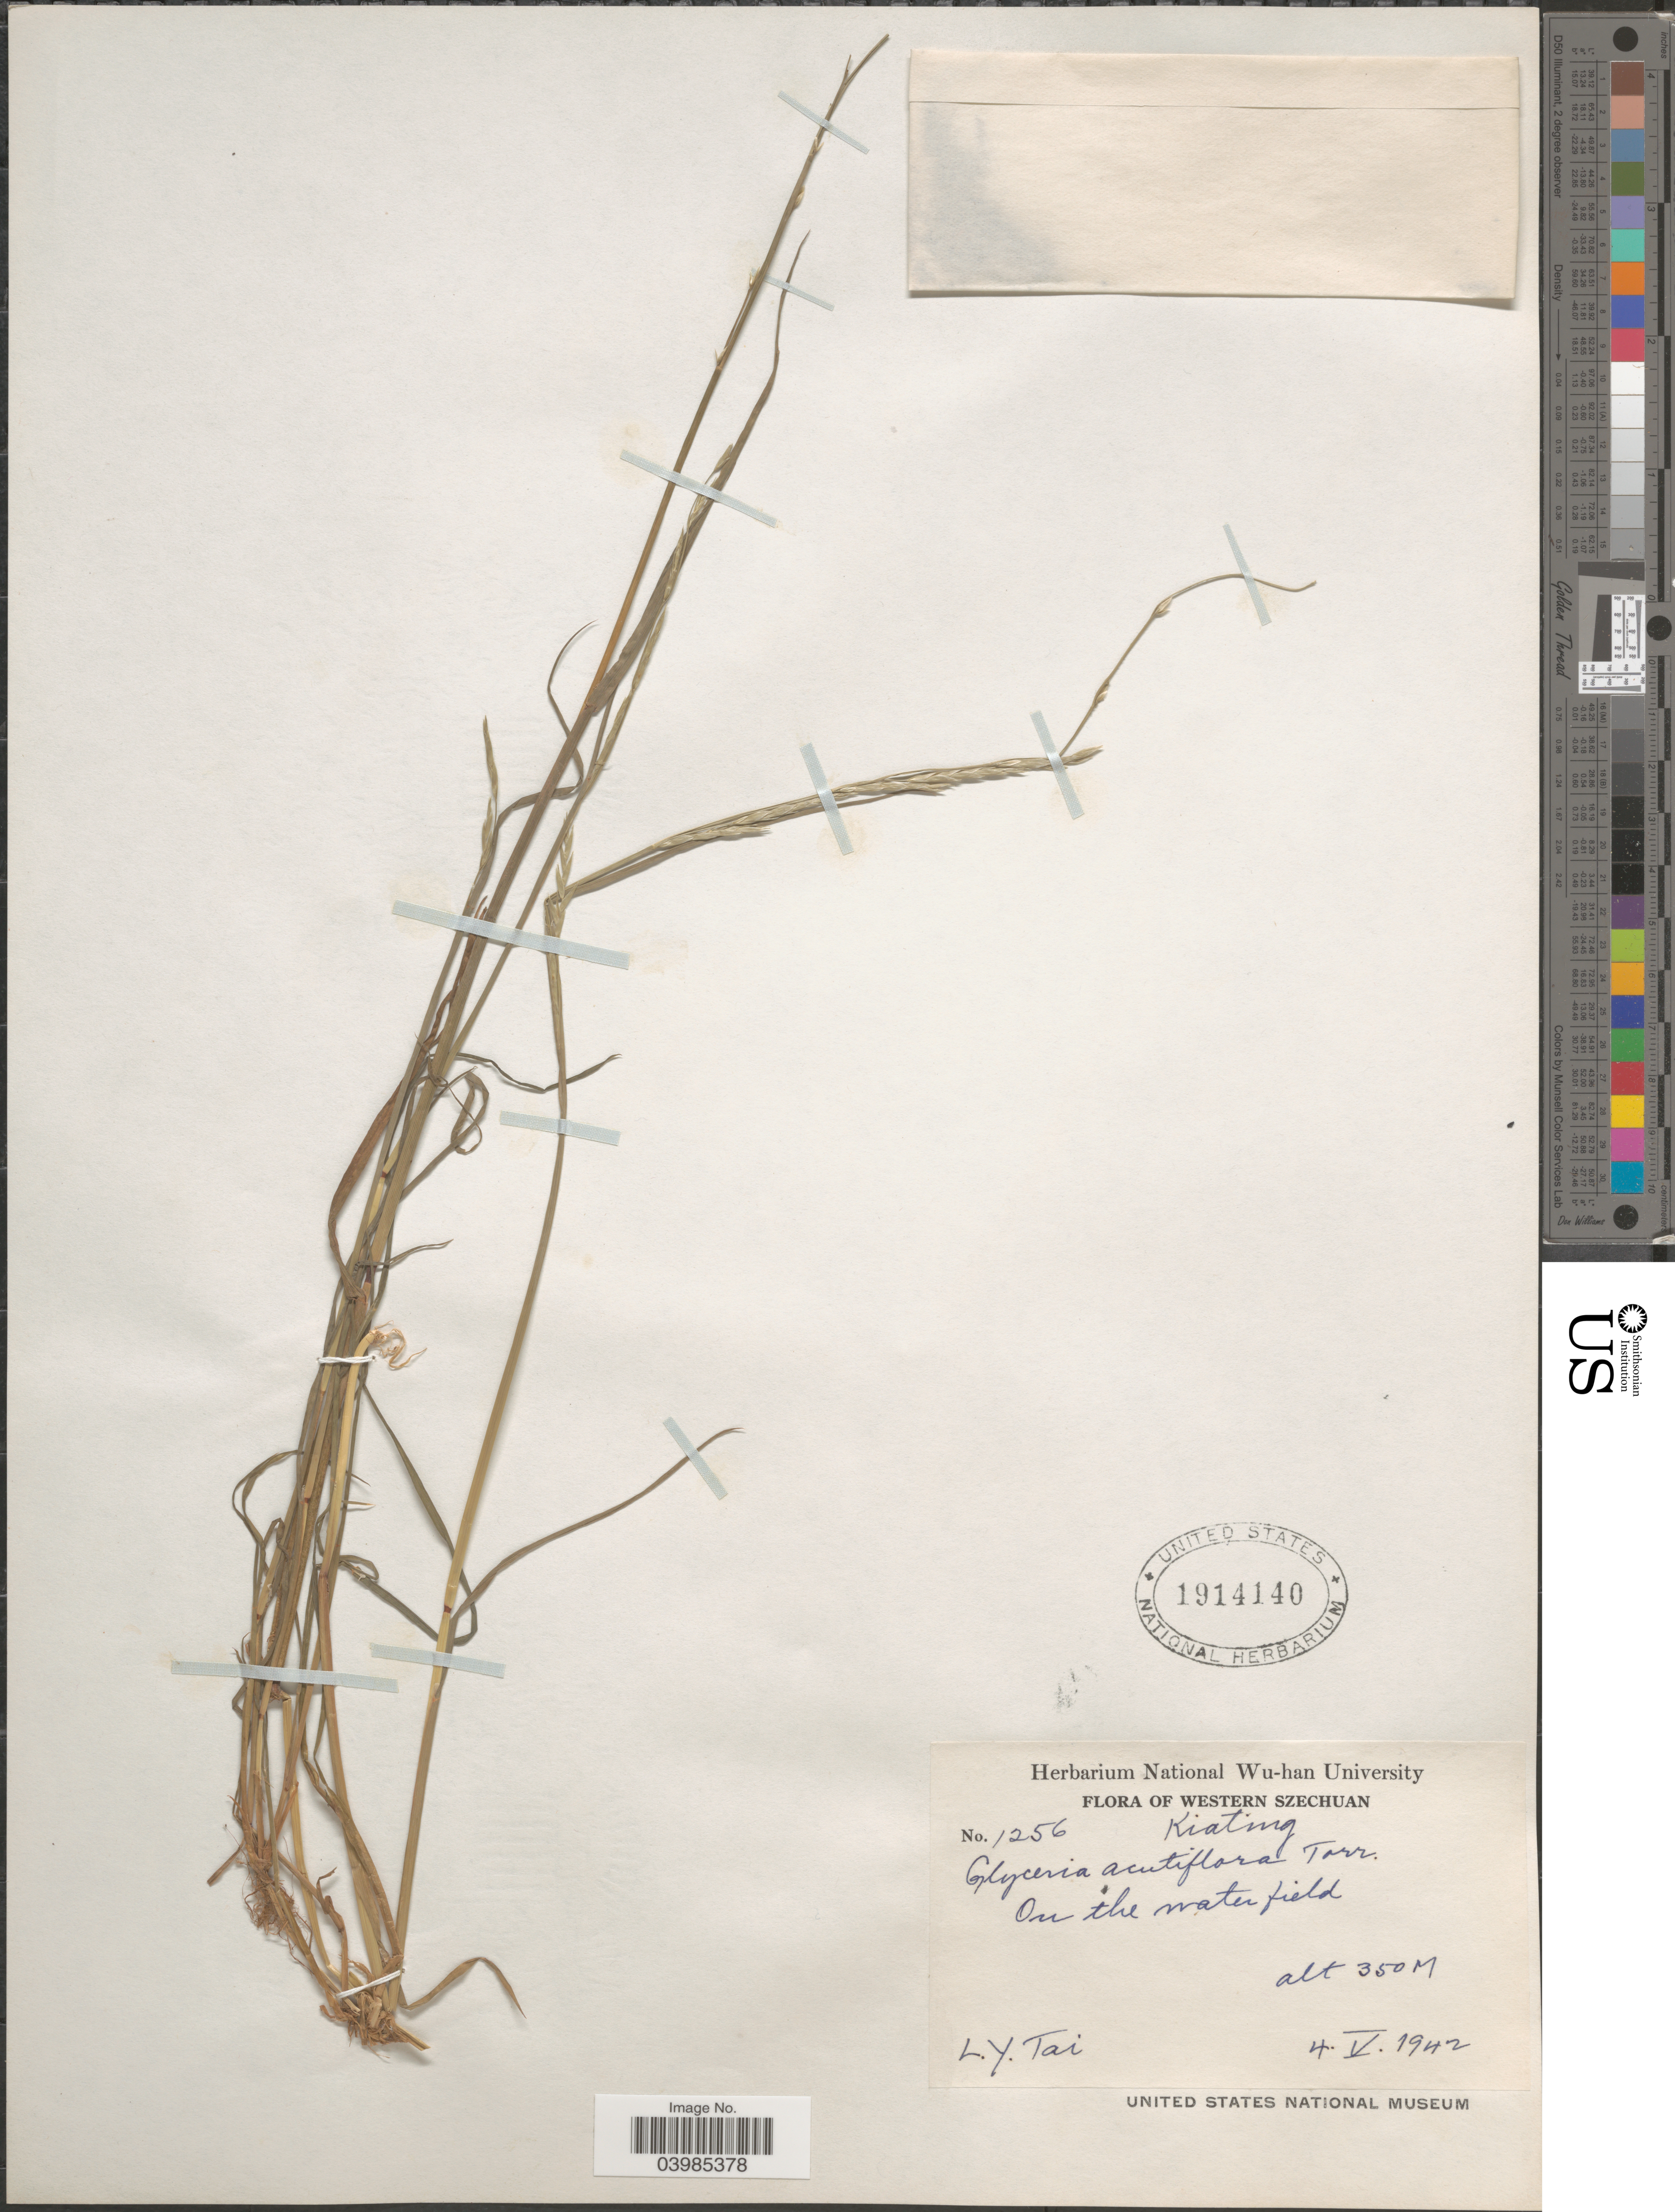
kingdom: Plantae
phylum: Tracheophyta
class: Liliopsida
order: Poales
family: Poaceae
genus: Glyceria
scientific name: Glyceria acutiflora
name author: Torr.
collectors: L. Tai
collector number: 1256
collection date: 1942-05-04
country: China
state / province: Sichuan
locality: Western Szechuan. Kiating.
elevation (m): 350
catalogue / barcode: US 1914140